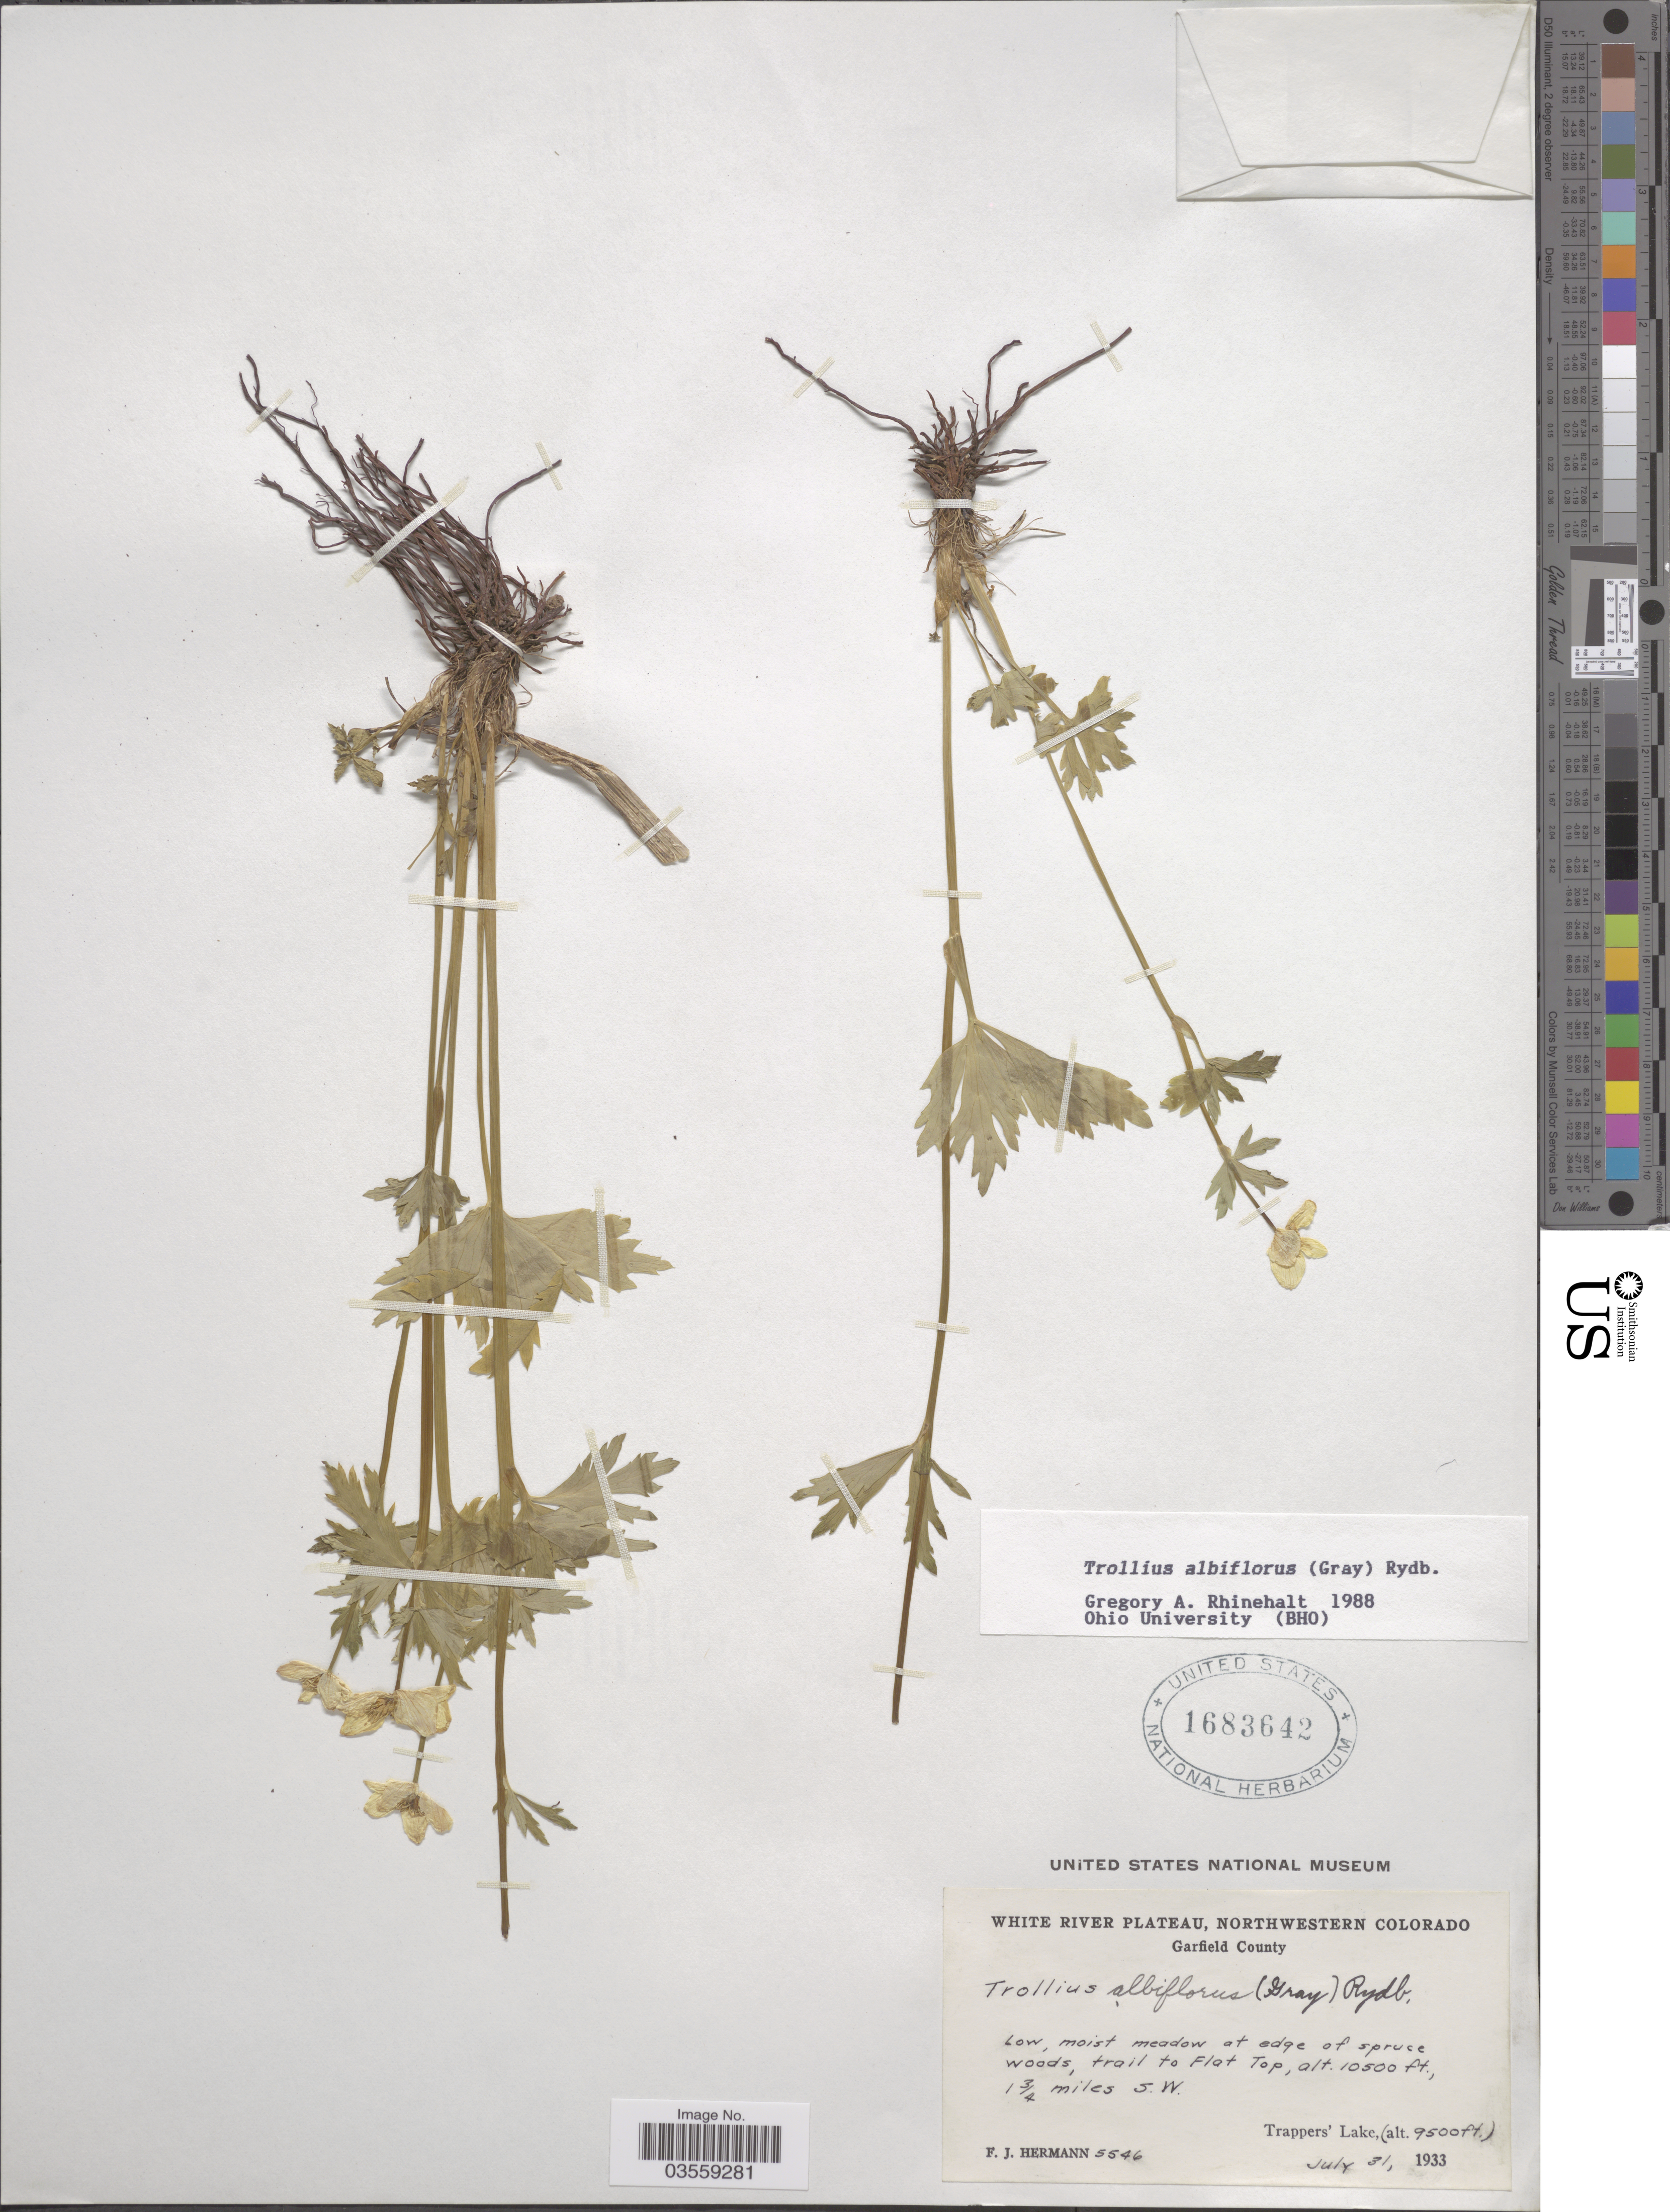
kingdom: Plantae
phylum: Tracheophyta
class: Magnoliopsida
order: Ranunculales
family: Ranunculaceae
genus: Trollius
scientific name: Trollius albiflorus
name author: (A. Gray) Rydb.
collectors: F. J. Hermann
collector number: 5546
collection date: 1933-07-31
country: United States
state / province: Colorado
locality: White River Plateau, Northwestern Colorado. Garfield County. Trail to Flat Top. 1 3/4 miles S. W. Trapper's Lake.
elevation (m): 2896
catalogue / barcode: US 1683642